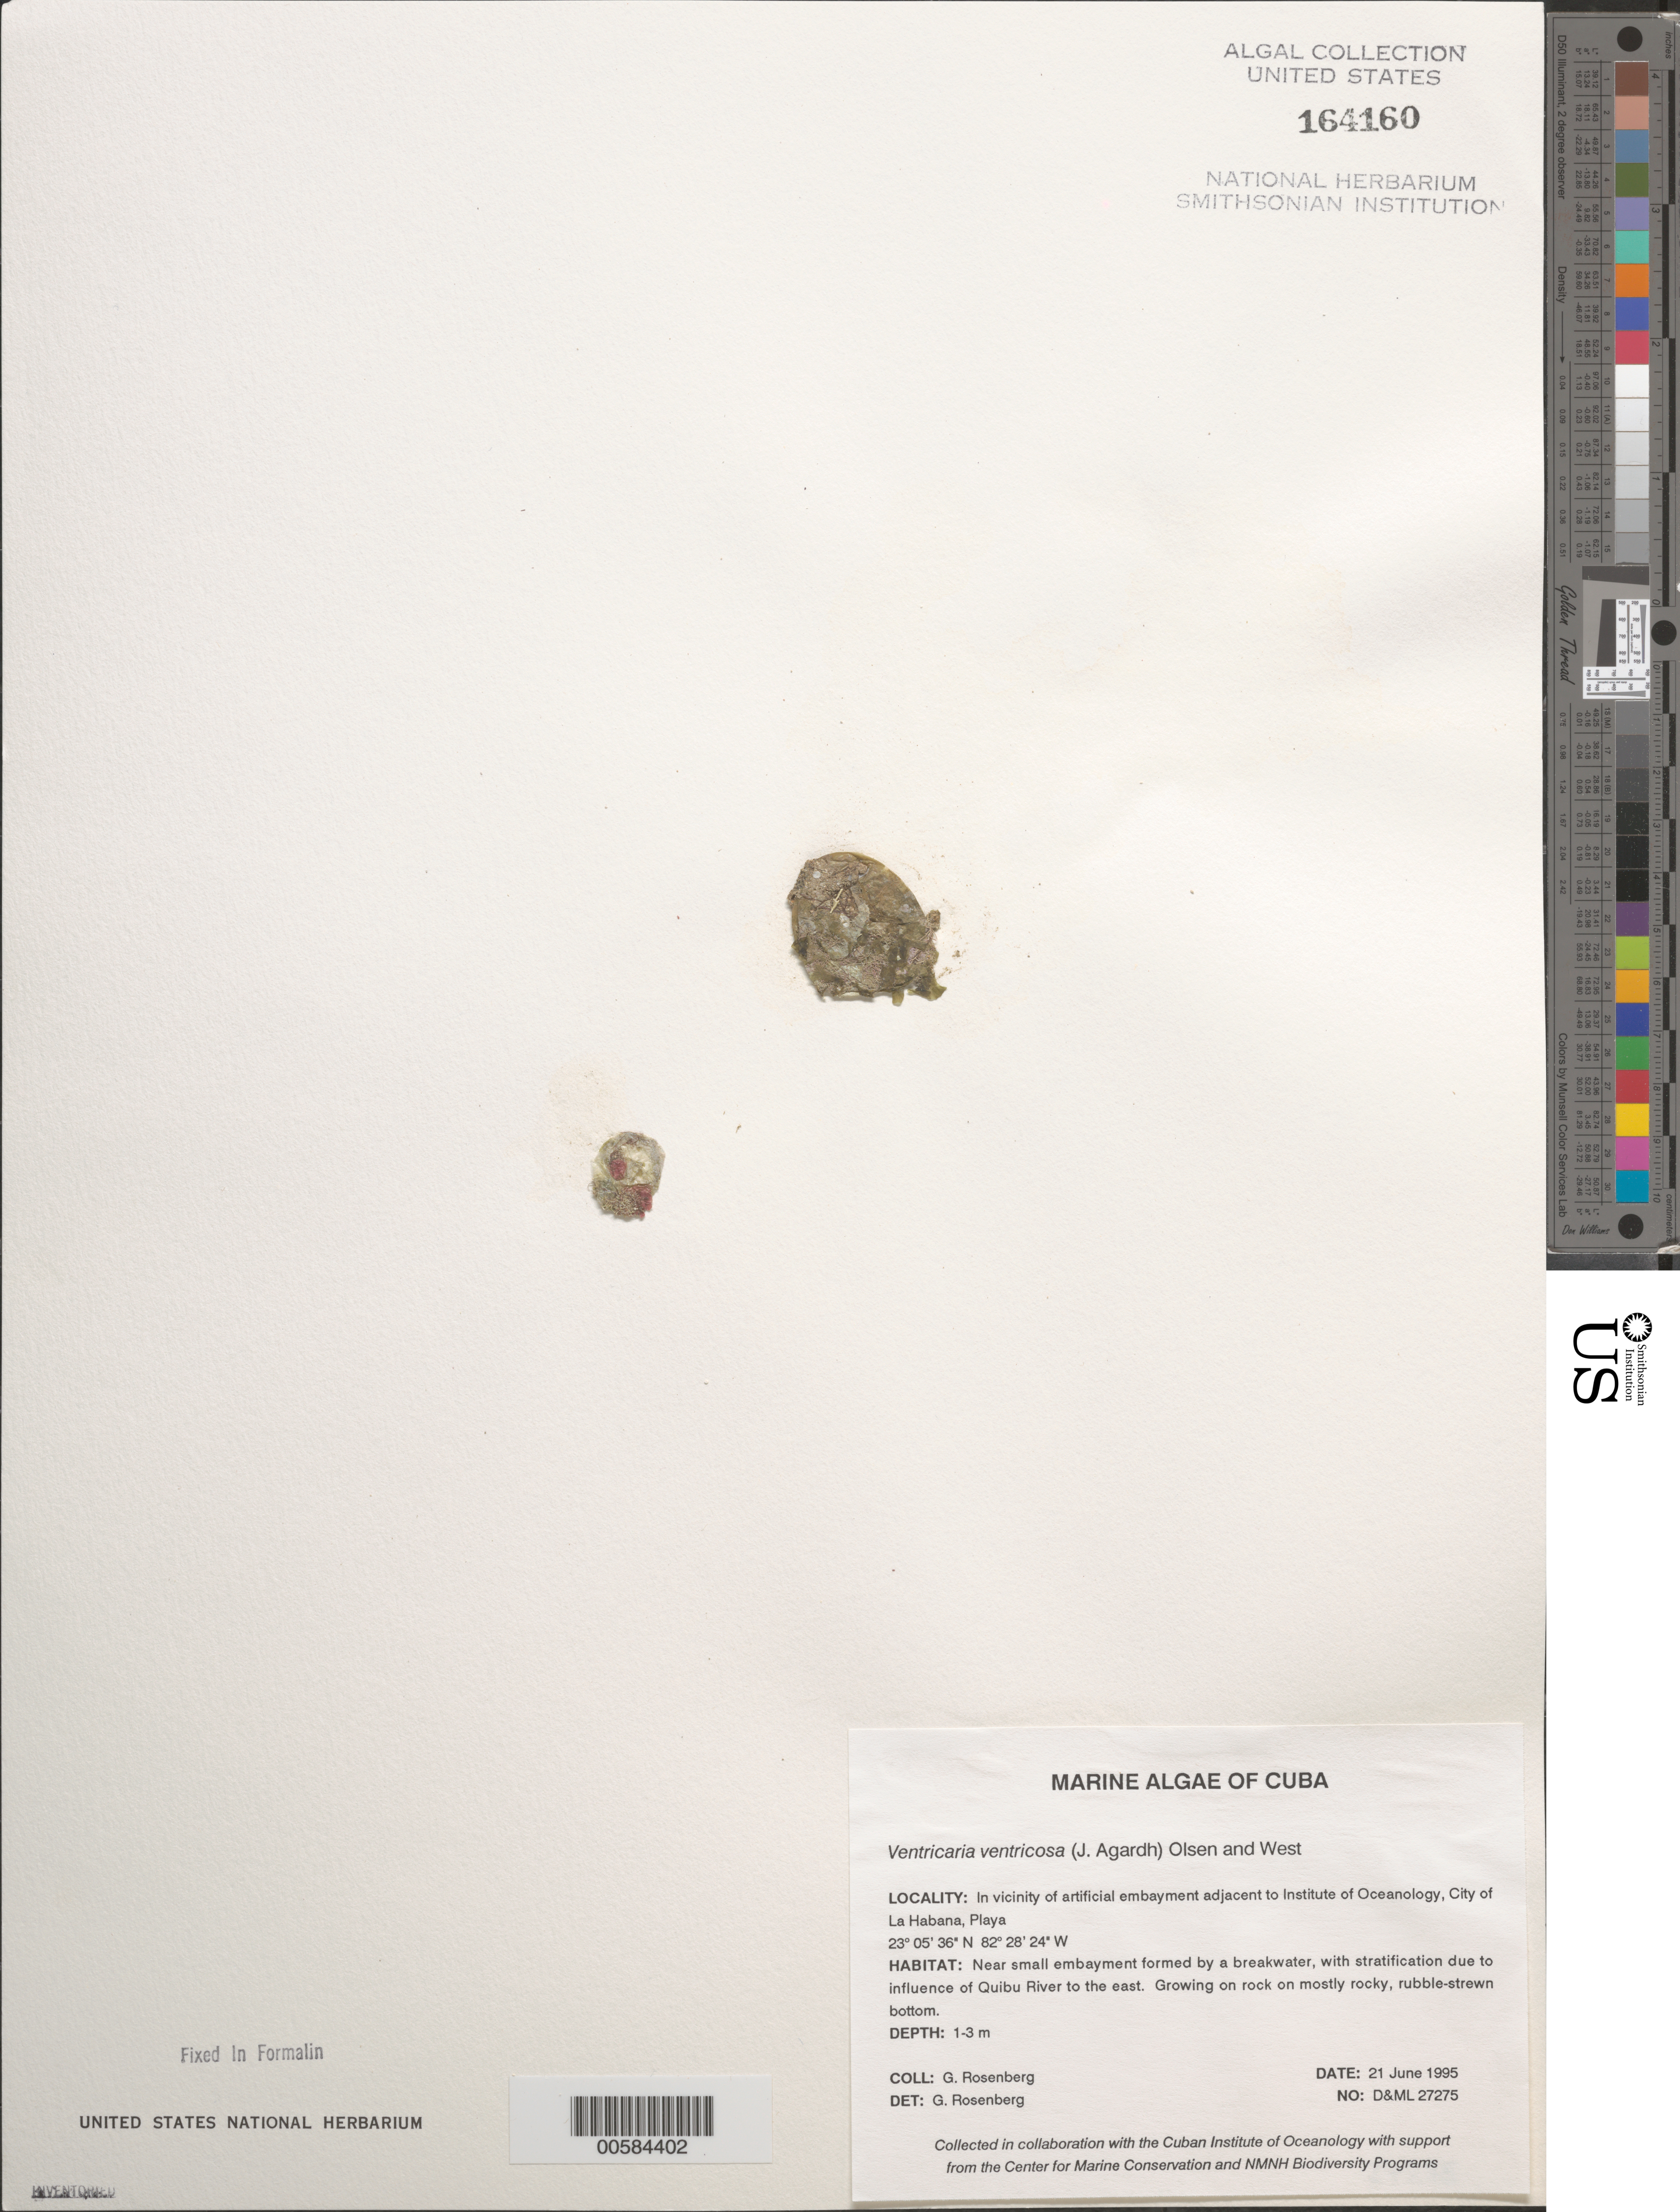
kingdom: Plantae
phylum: Chlorophyta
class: Ulvophyceae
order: Siphonocladales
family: Valoniaceae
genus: Valonia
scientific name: Valonia ventricosa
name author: J. Agardh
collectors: G. Rosenberg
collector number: D&ML 27275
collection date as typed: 21 Jun 1995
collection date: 1995-06-21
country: Cuba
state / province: La Habana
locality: La habana, playa, by institute of oceanology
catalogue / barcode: US 164160